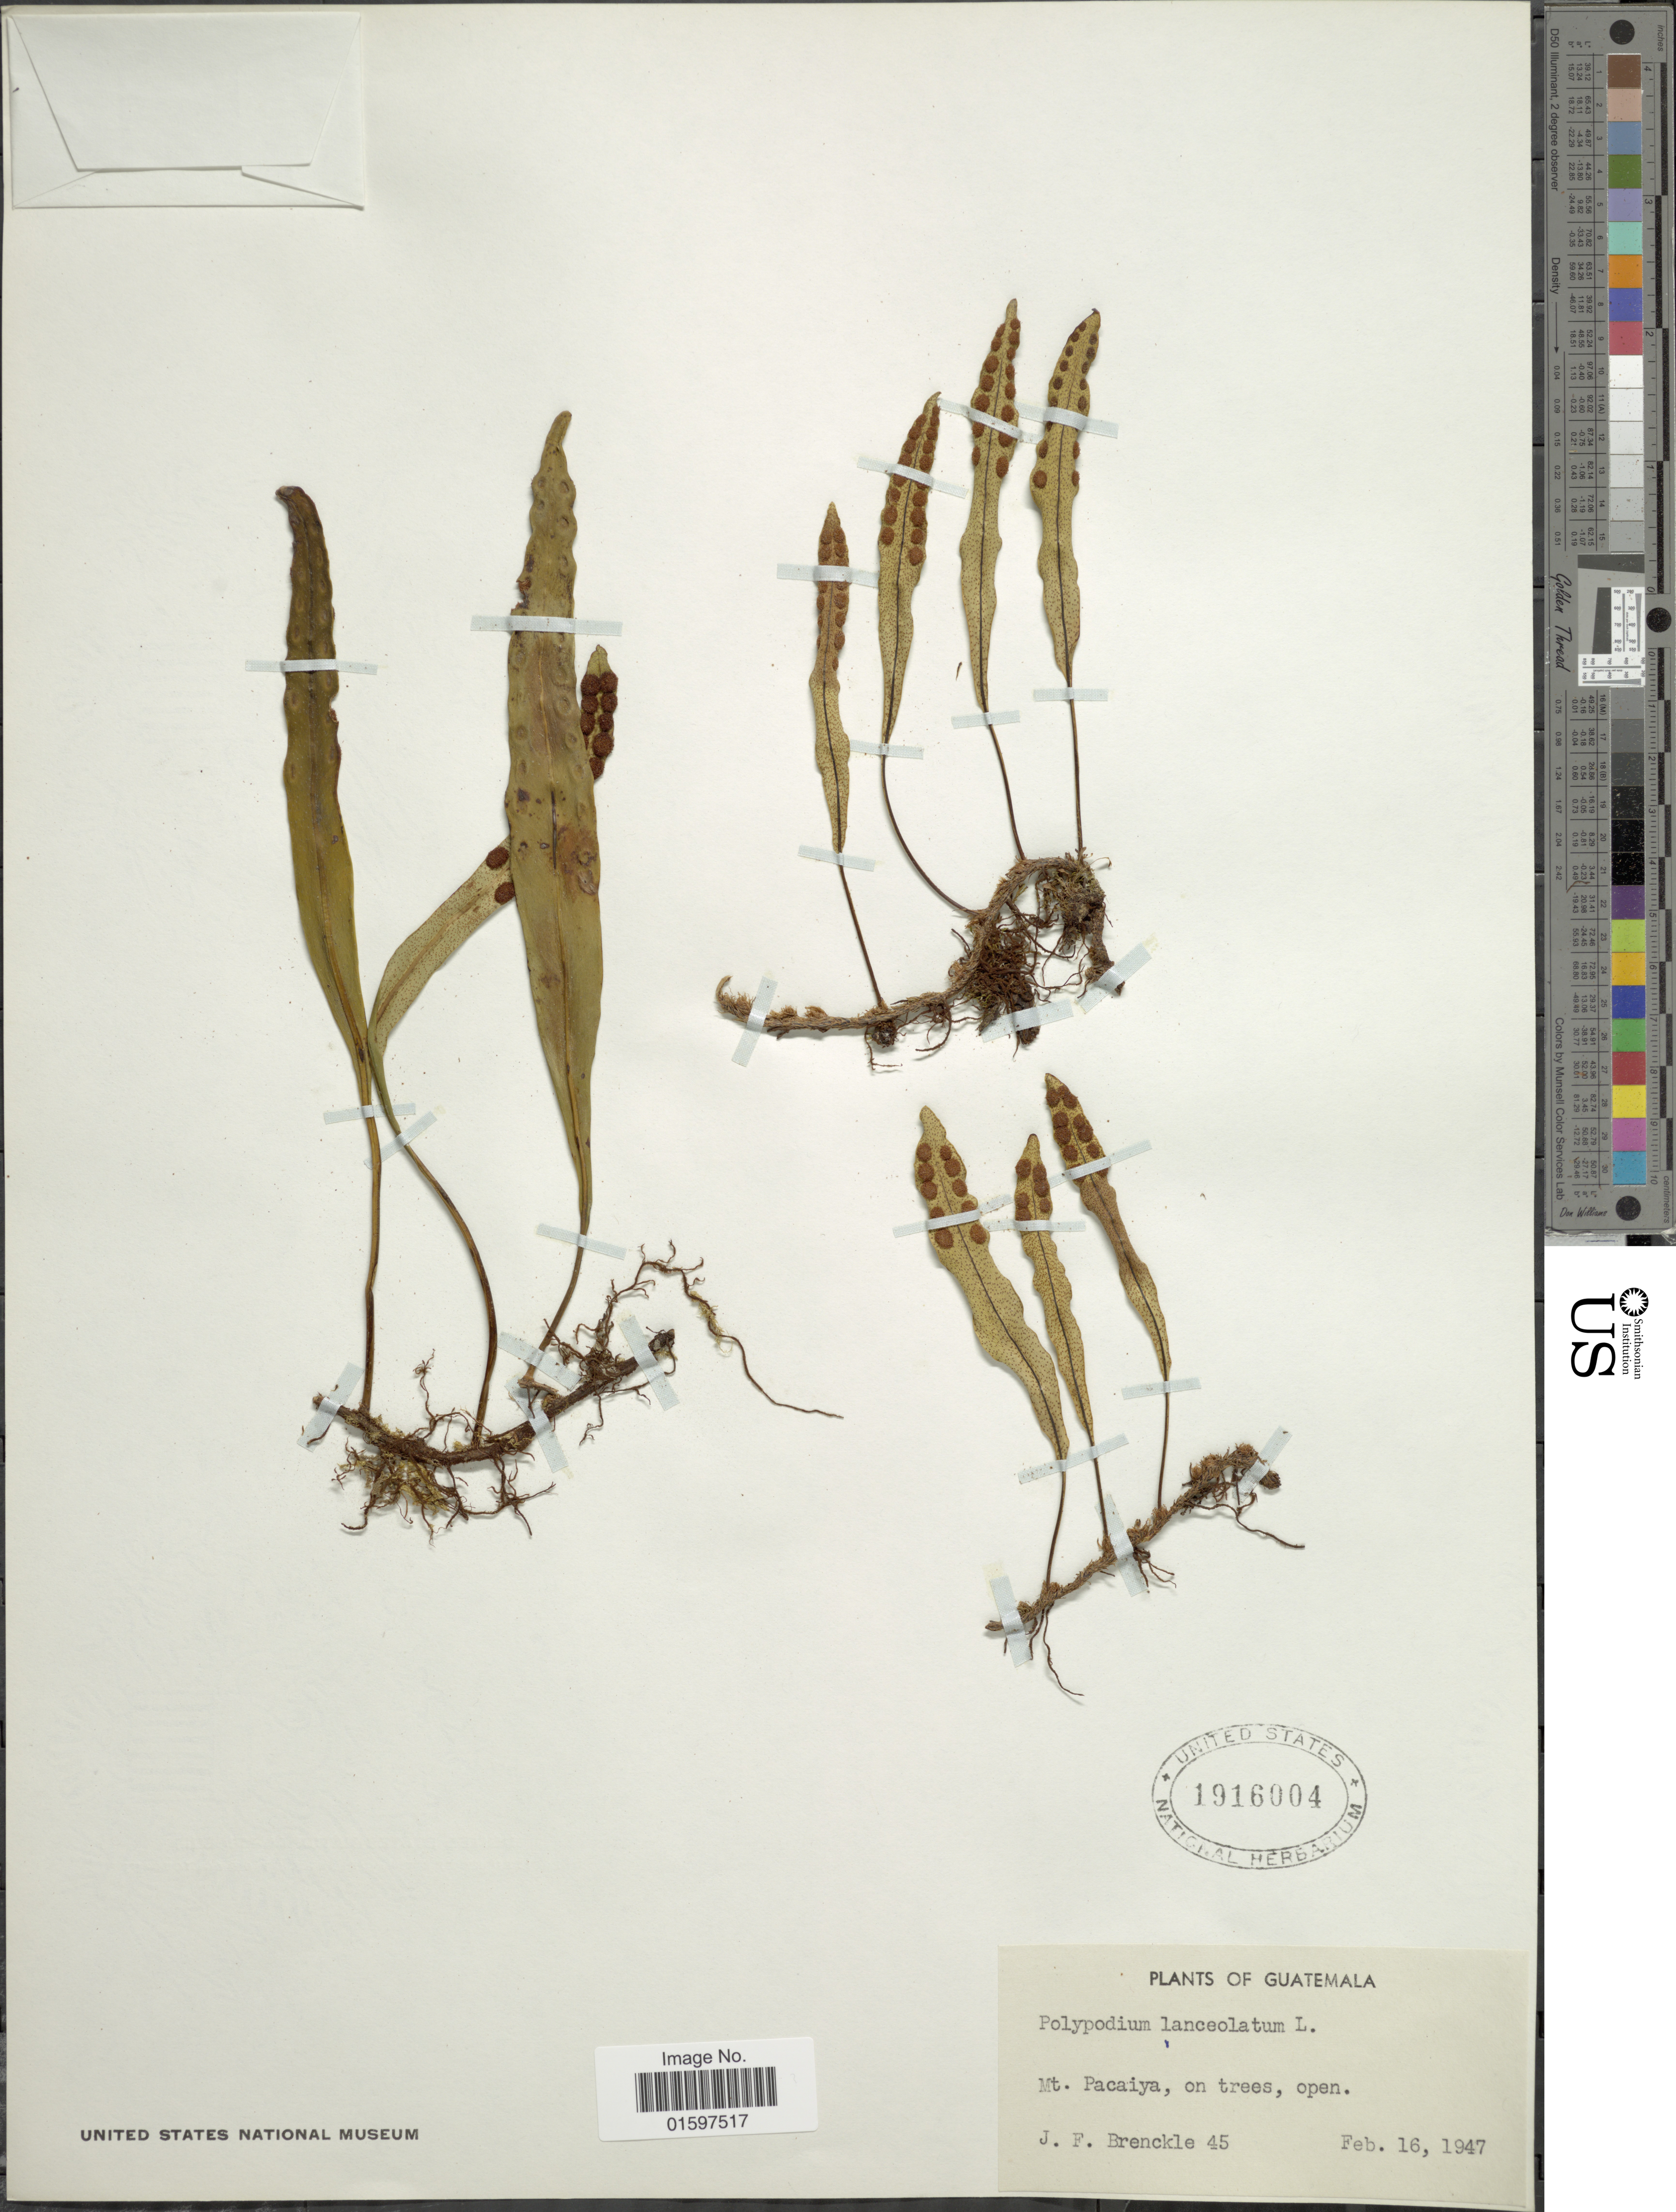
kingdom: Plantae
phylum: Tracheophyta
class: Polypodiopsida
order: Polypodiales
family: Polypodiaceae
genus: Pleopeltis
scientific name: Pleopeltis lanceolata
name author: Kaulf.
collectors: J. Brenckle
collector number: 45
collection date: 1947-02-16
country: Guatemala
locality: Guatemala, Mt. Pacaiya, on trees, open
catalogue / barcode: US 1916004